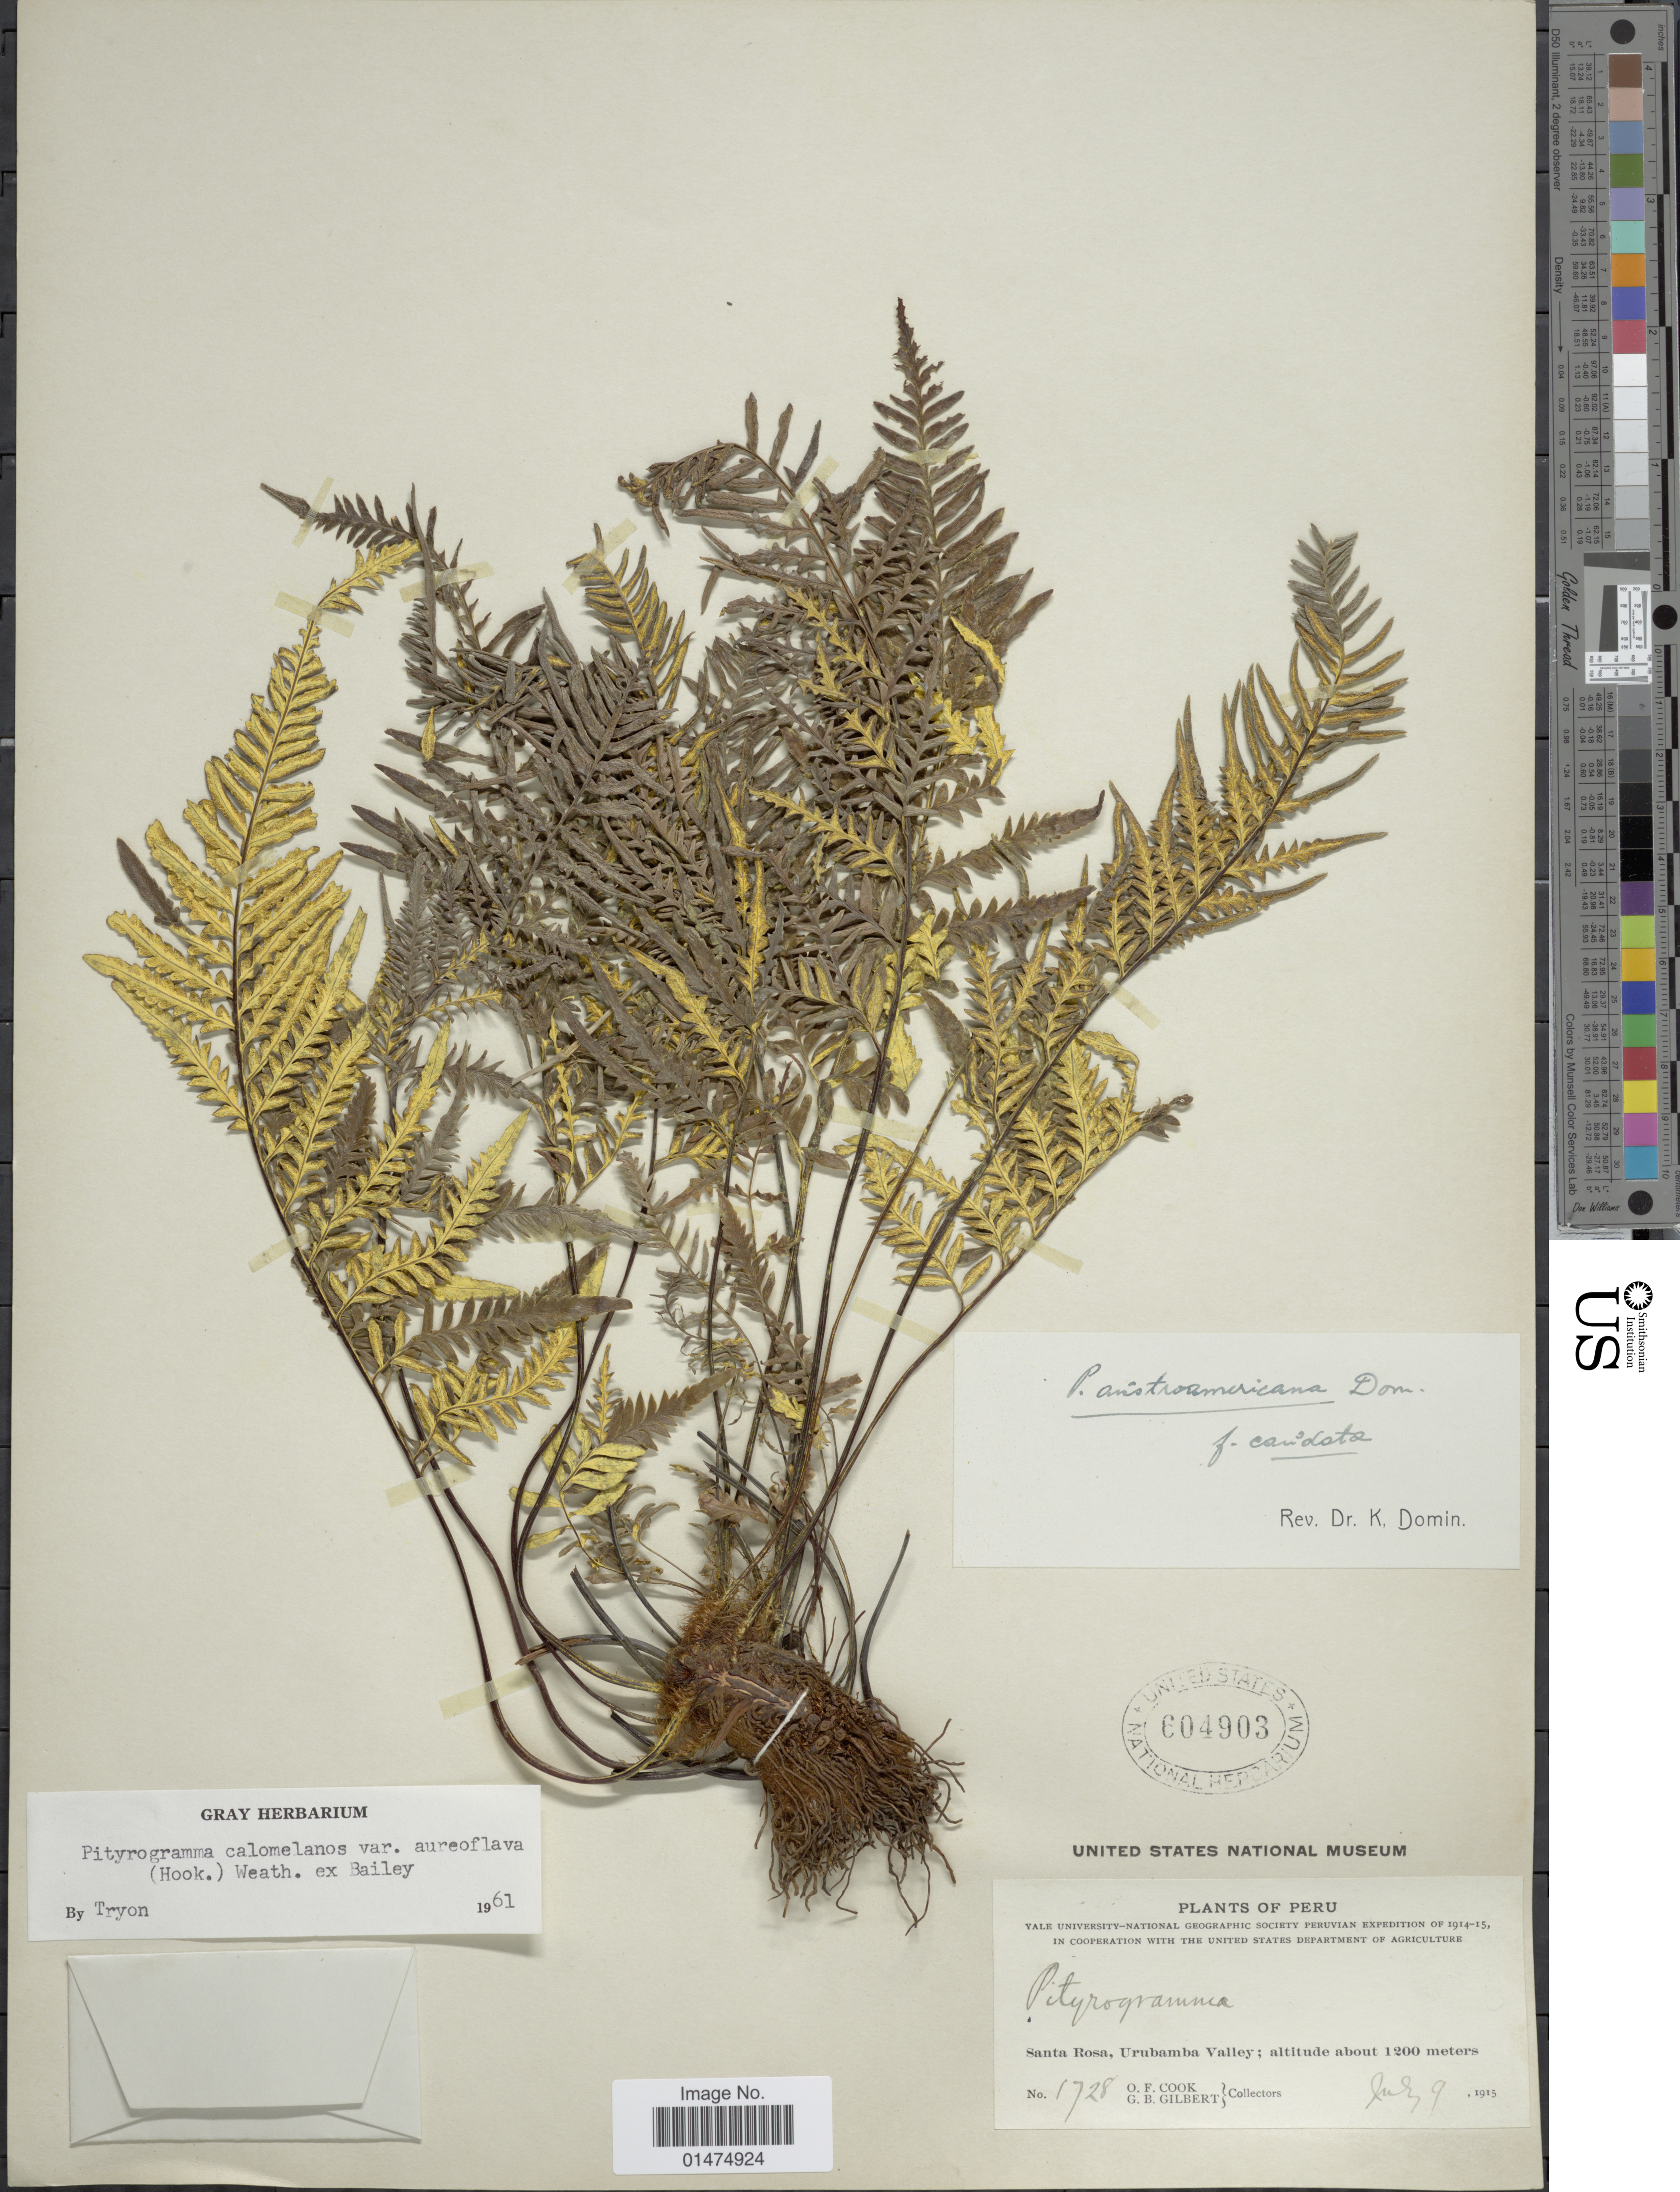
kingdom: Plantae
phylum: Tracheophyta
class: Polypodiopsida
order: Polypodiales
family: Pteridaceae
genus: Pityrogramma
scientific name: Pityrogramma calomelanos var. aureoflava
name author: (Hook.) Weath. ex L.H. Bailey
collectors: O. F. Cook & G. B. Gilbert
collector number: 1728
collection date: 1915-07-09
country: Peru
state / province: Cusco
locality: Santa Rosa, Urubamba valley.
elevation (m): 1200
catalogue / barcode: US 604903